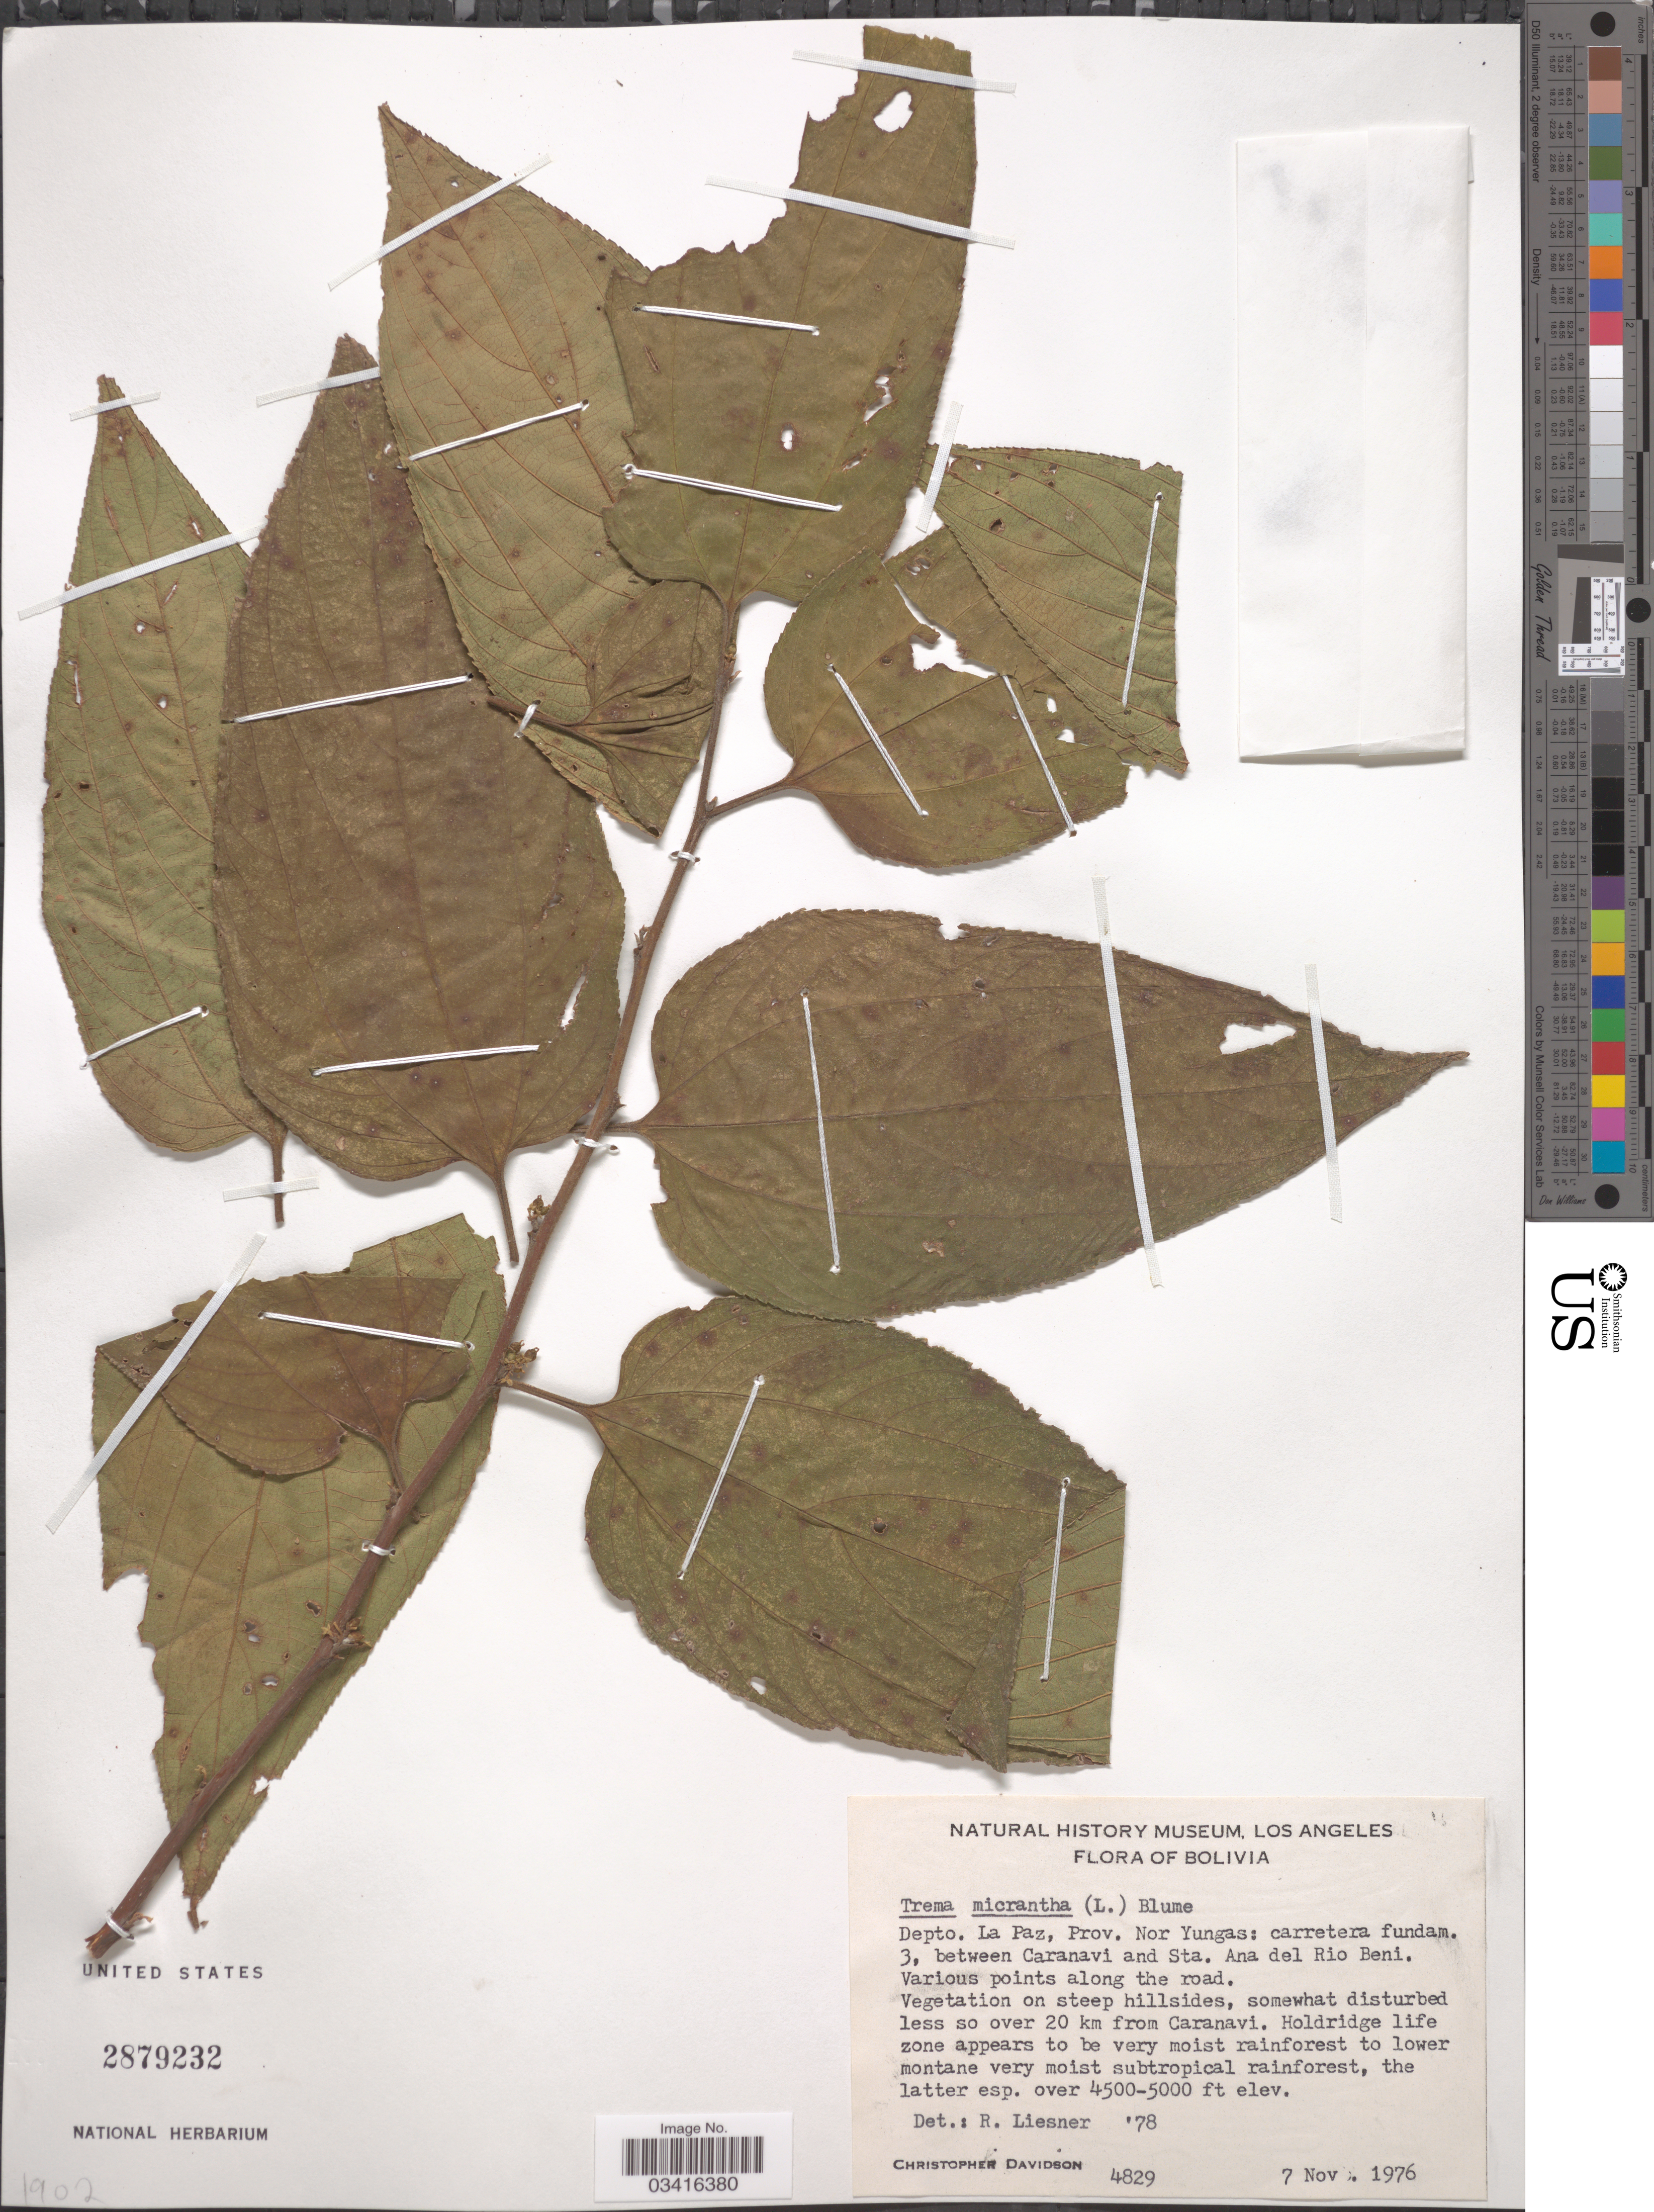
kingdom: Plantae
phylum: Tracheophyta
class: Magnoliopsida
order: Rosales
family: Cannabaceae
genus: Trema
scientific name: Trema micranthum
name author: (L.) Blume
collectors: C. Davidson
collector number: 4829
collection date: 1976-11-07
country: Bolivia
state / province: La Paz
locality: Depto. La Paz, Prov. Nor Yungas: carretera fundam. 3, between Caranavi and Sta. Ana del Rio Beni. Vegetation on steep hillsides, somewhat disturbed less so over 20 km from Caranavi.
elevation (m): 1372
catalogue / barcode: US 2879232